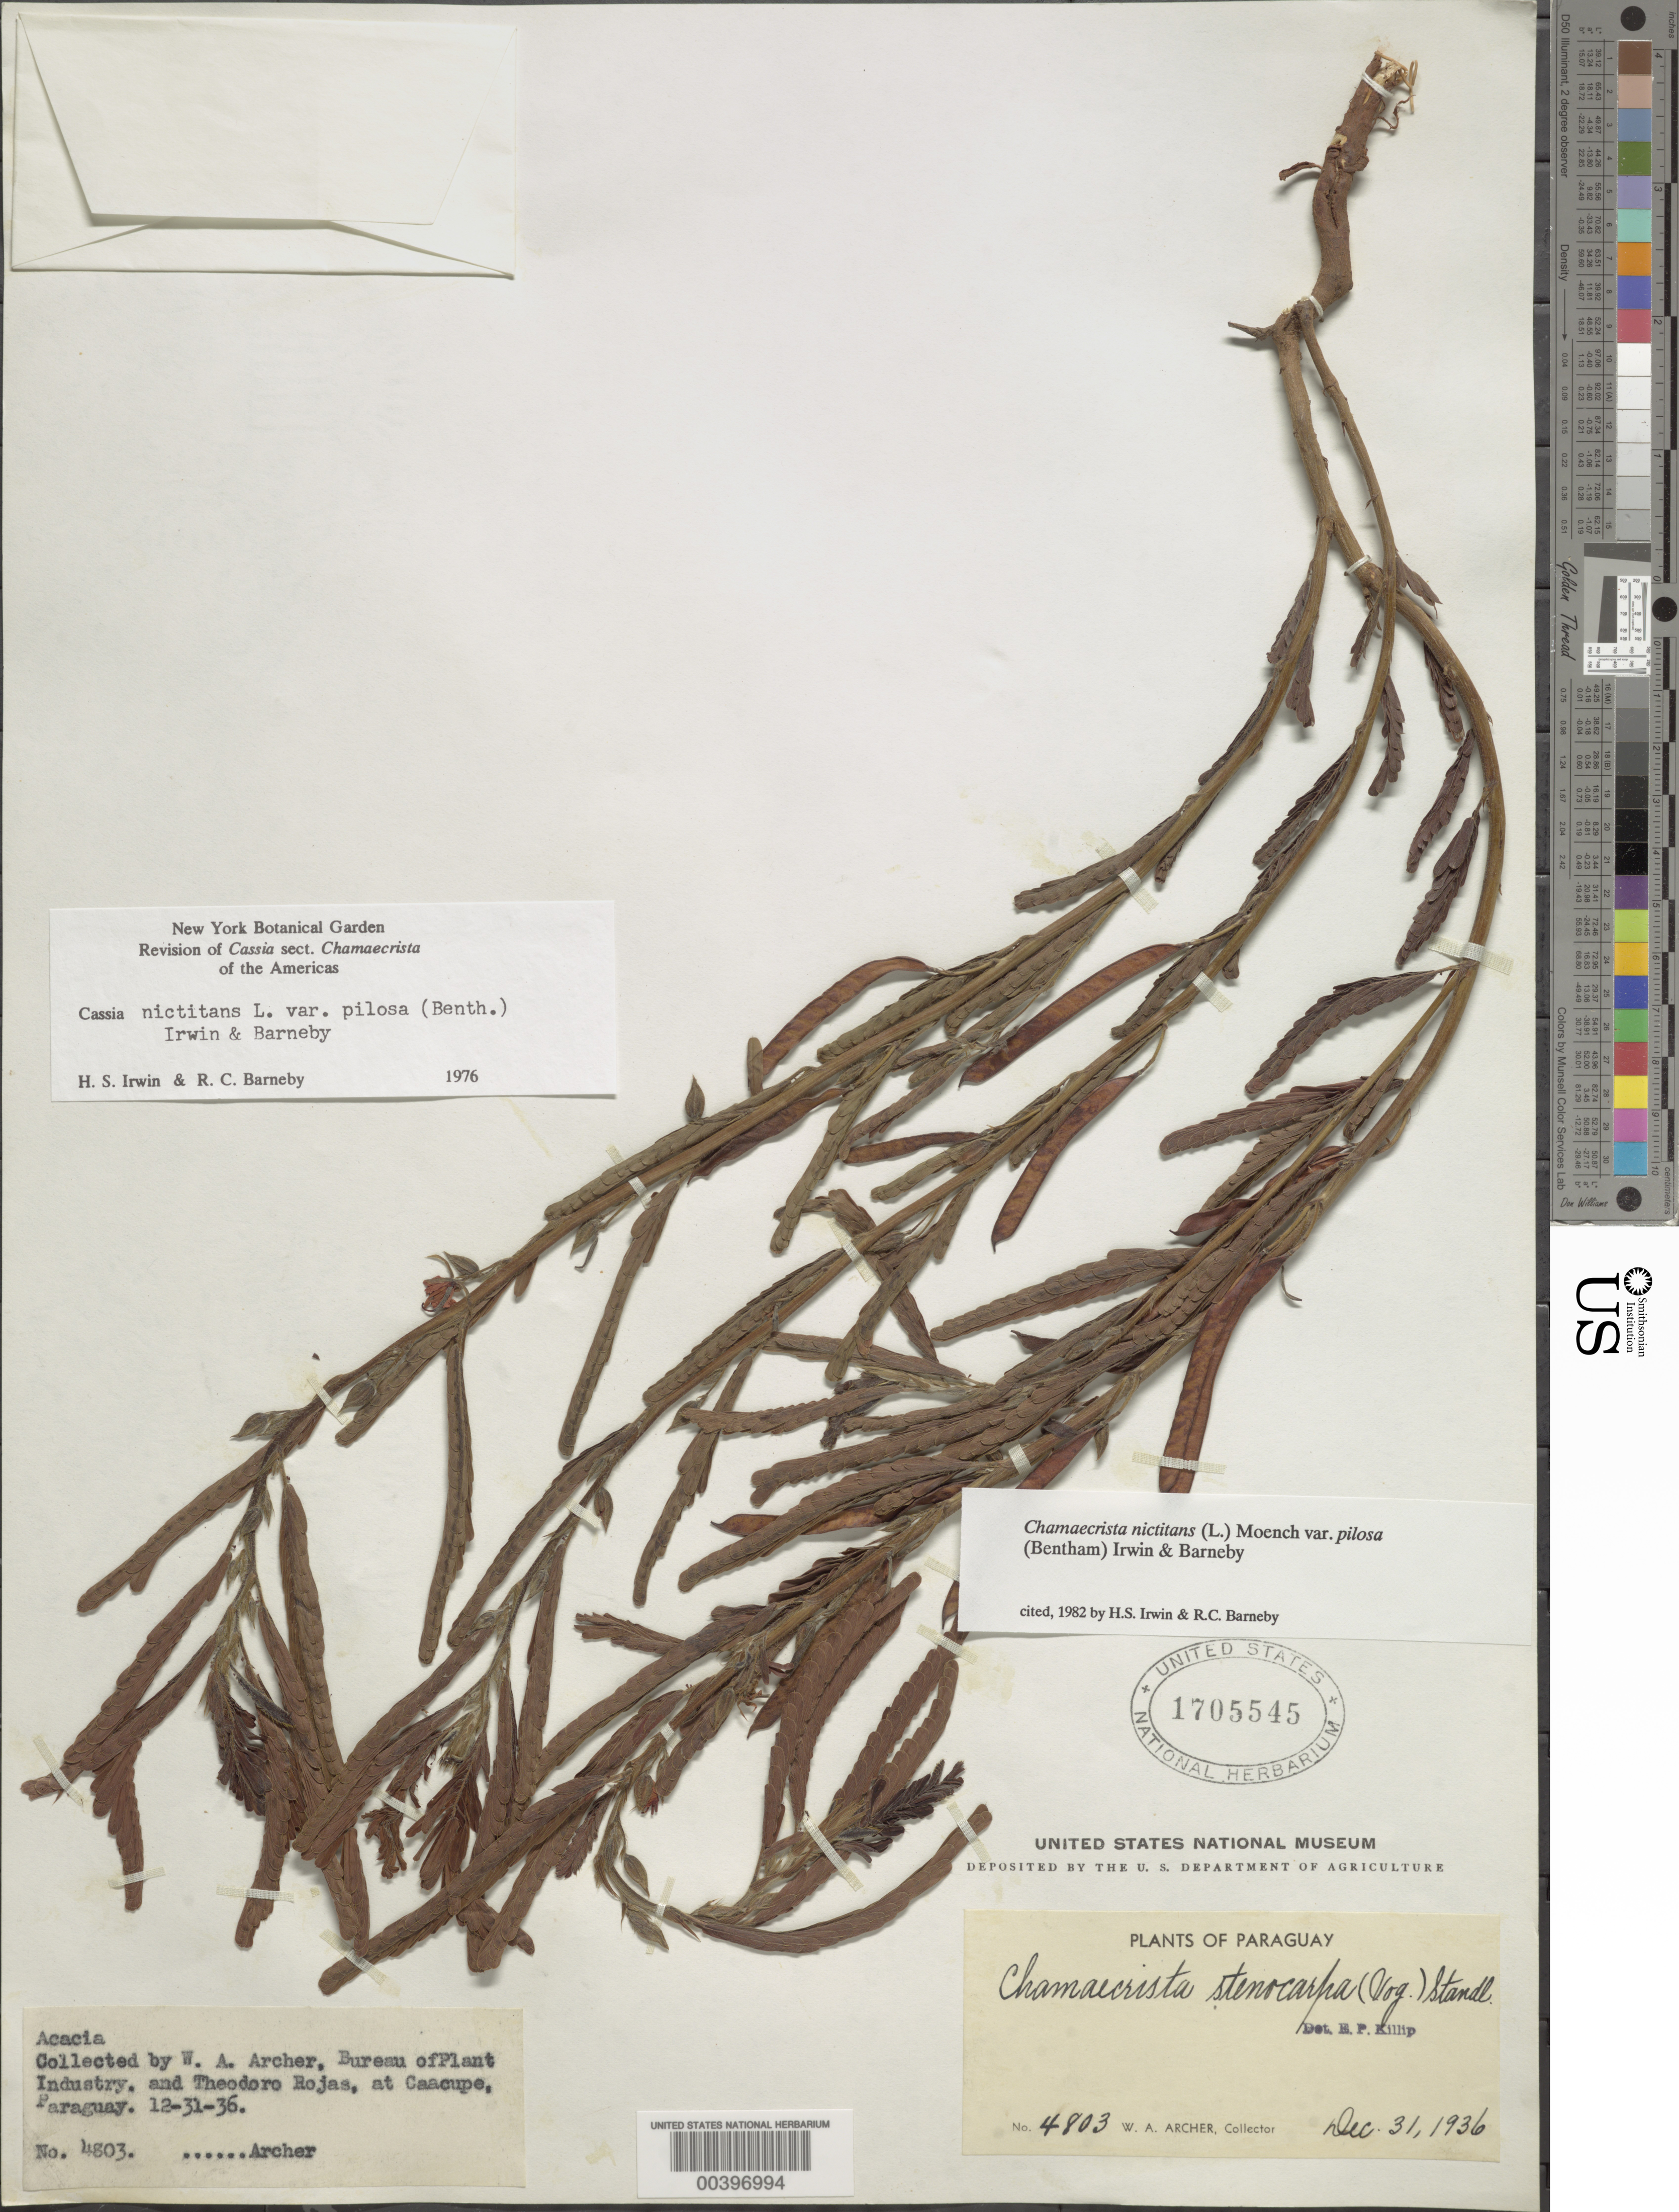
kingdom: Plantae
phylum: Tracheophyta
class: Magnoliopsida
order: Fabales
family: Fabaceae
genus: Chamaecrista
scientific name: Chamaecrista nictitans var. pilosa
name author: (Benth.) H.S. Irwin & Barneby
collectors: W. A. Archer & T. Rojas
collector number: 4803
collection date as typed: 31 Dec 1936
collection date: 1936-12-31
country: Paraguay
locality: Caacupe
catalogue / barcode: US 1705545